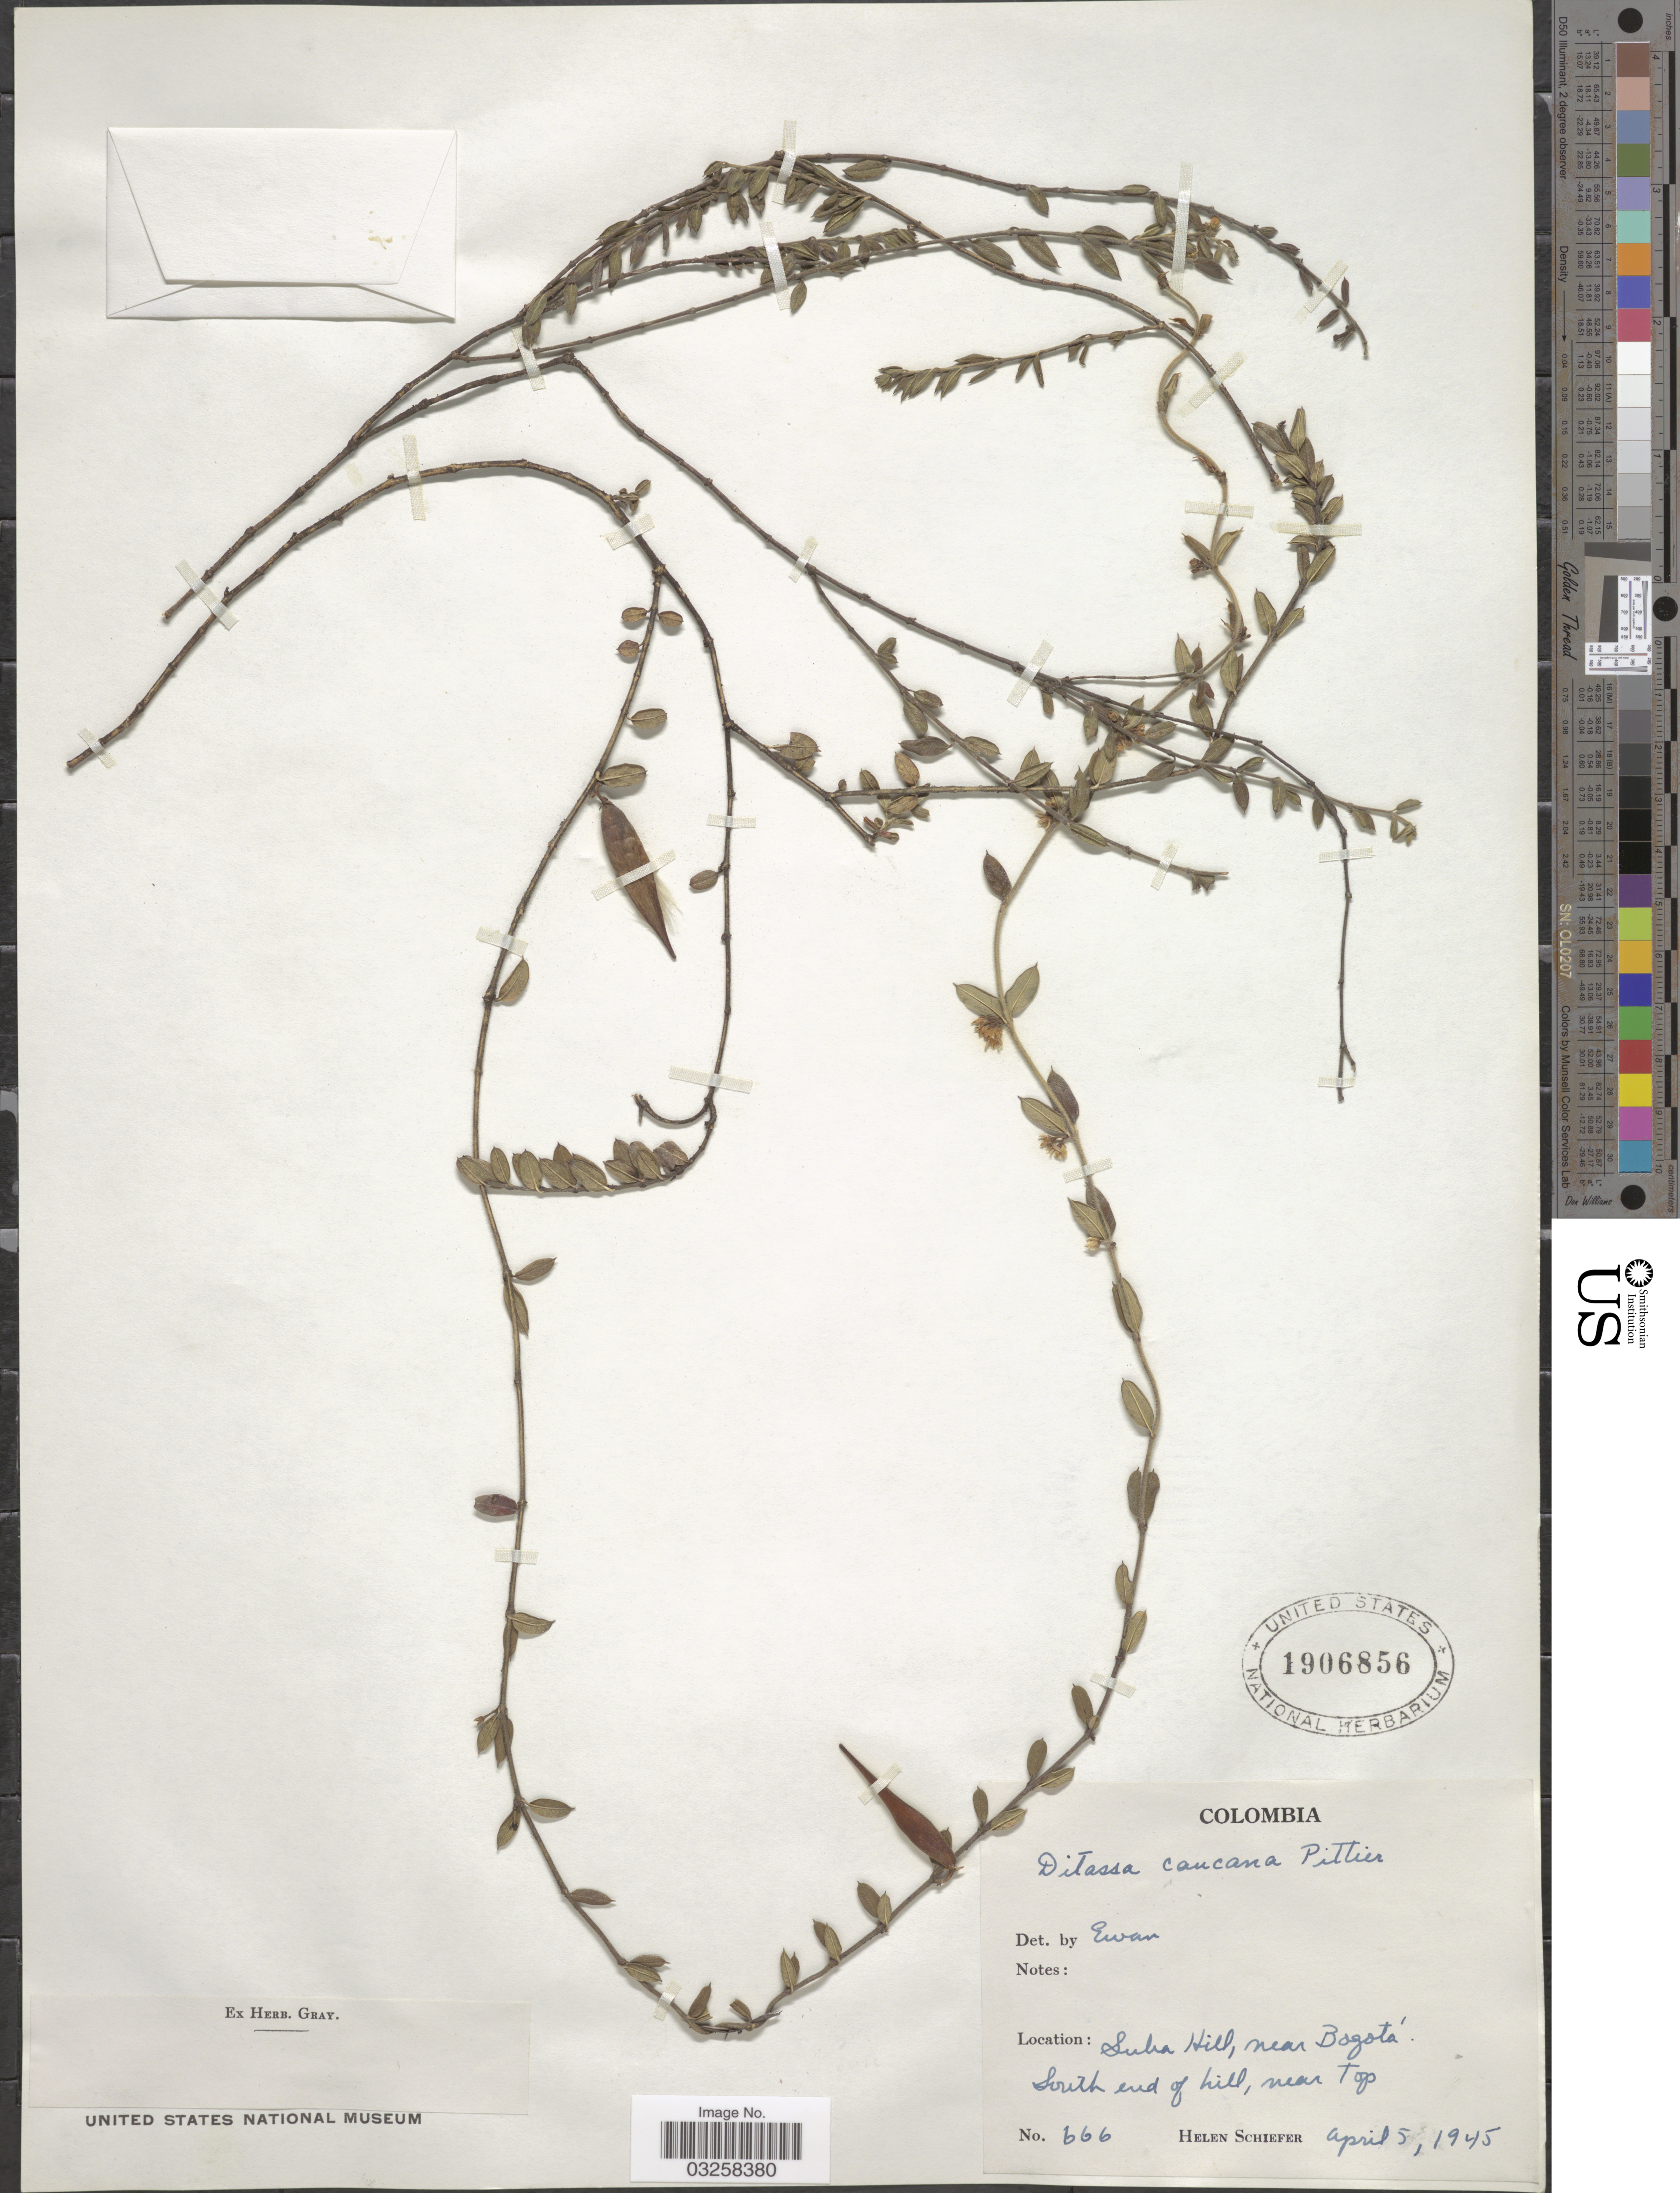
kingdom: Plantae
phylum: Tracheophyta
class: Magnoliopsida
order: Gentianales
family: Apocynaceae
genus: Ditassa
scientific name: Ditassa caucana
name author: Pittier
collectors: H. Schiefer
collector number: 666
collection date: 1945-04-05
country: Colombia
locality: Suba Hill, near Bogotá. South end of hill, near Top.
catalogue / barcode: US 1906856